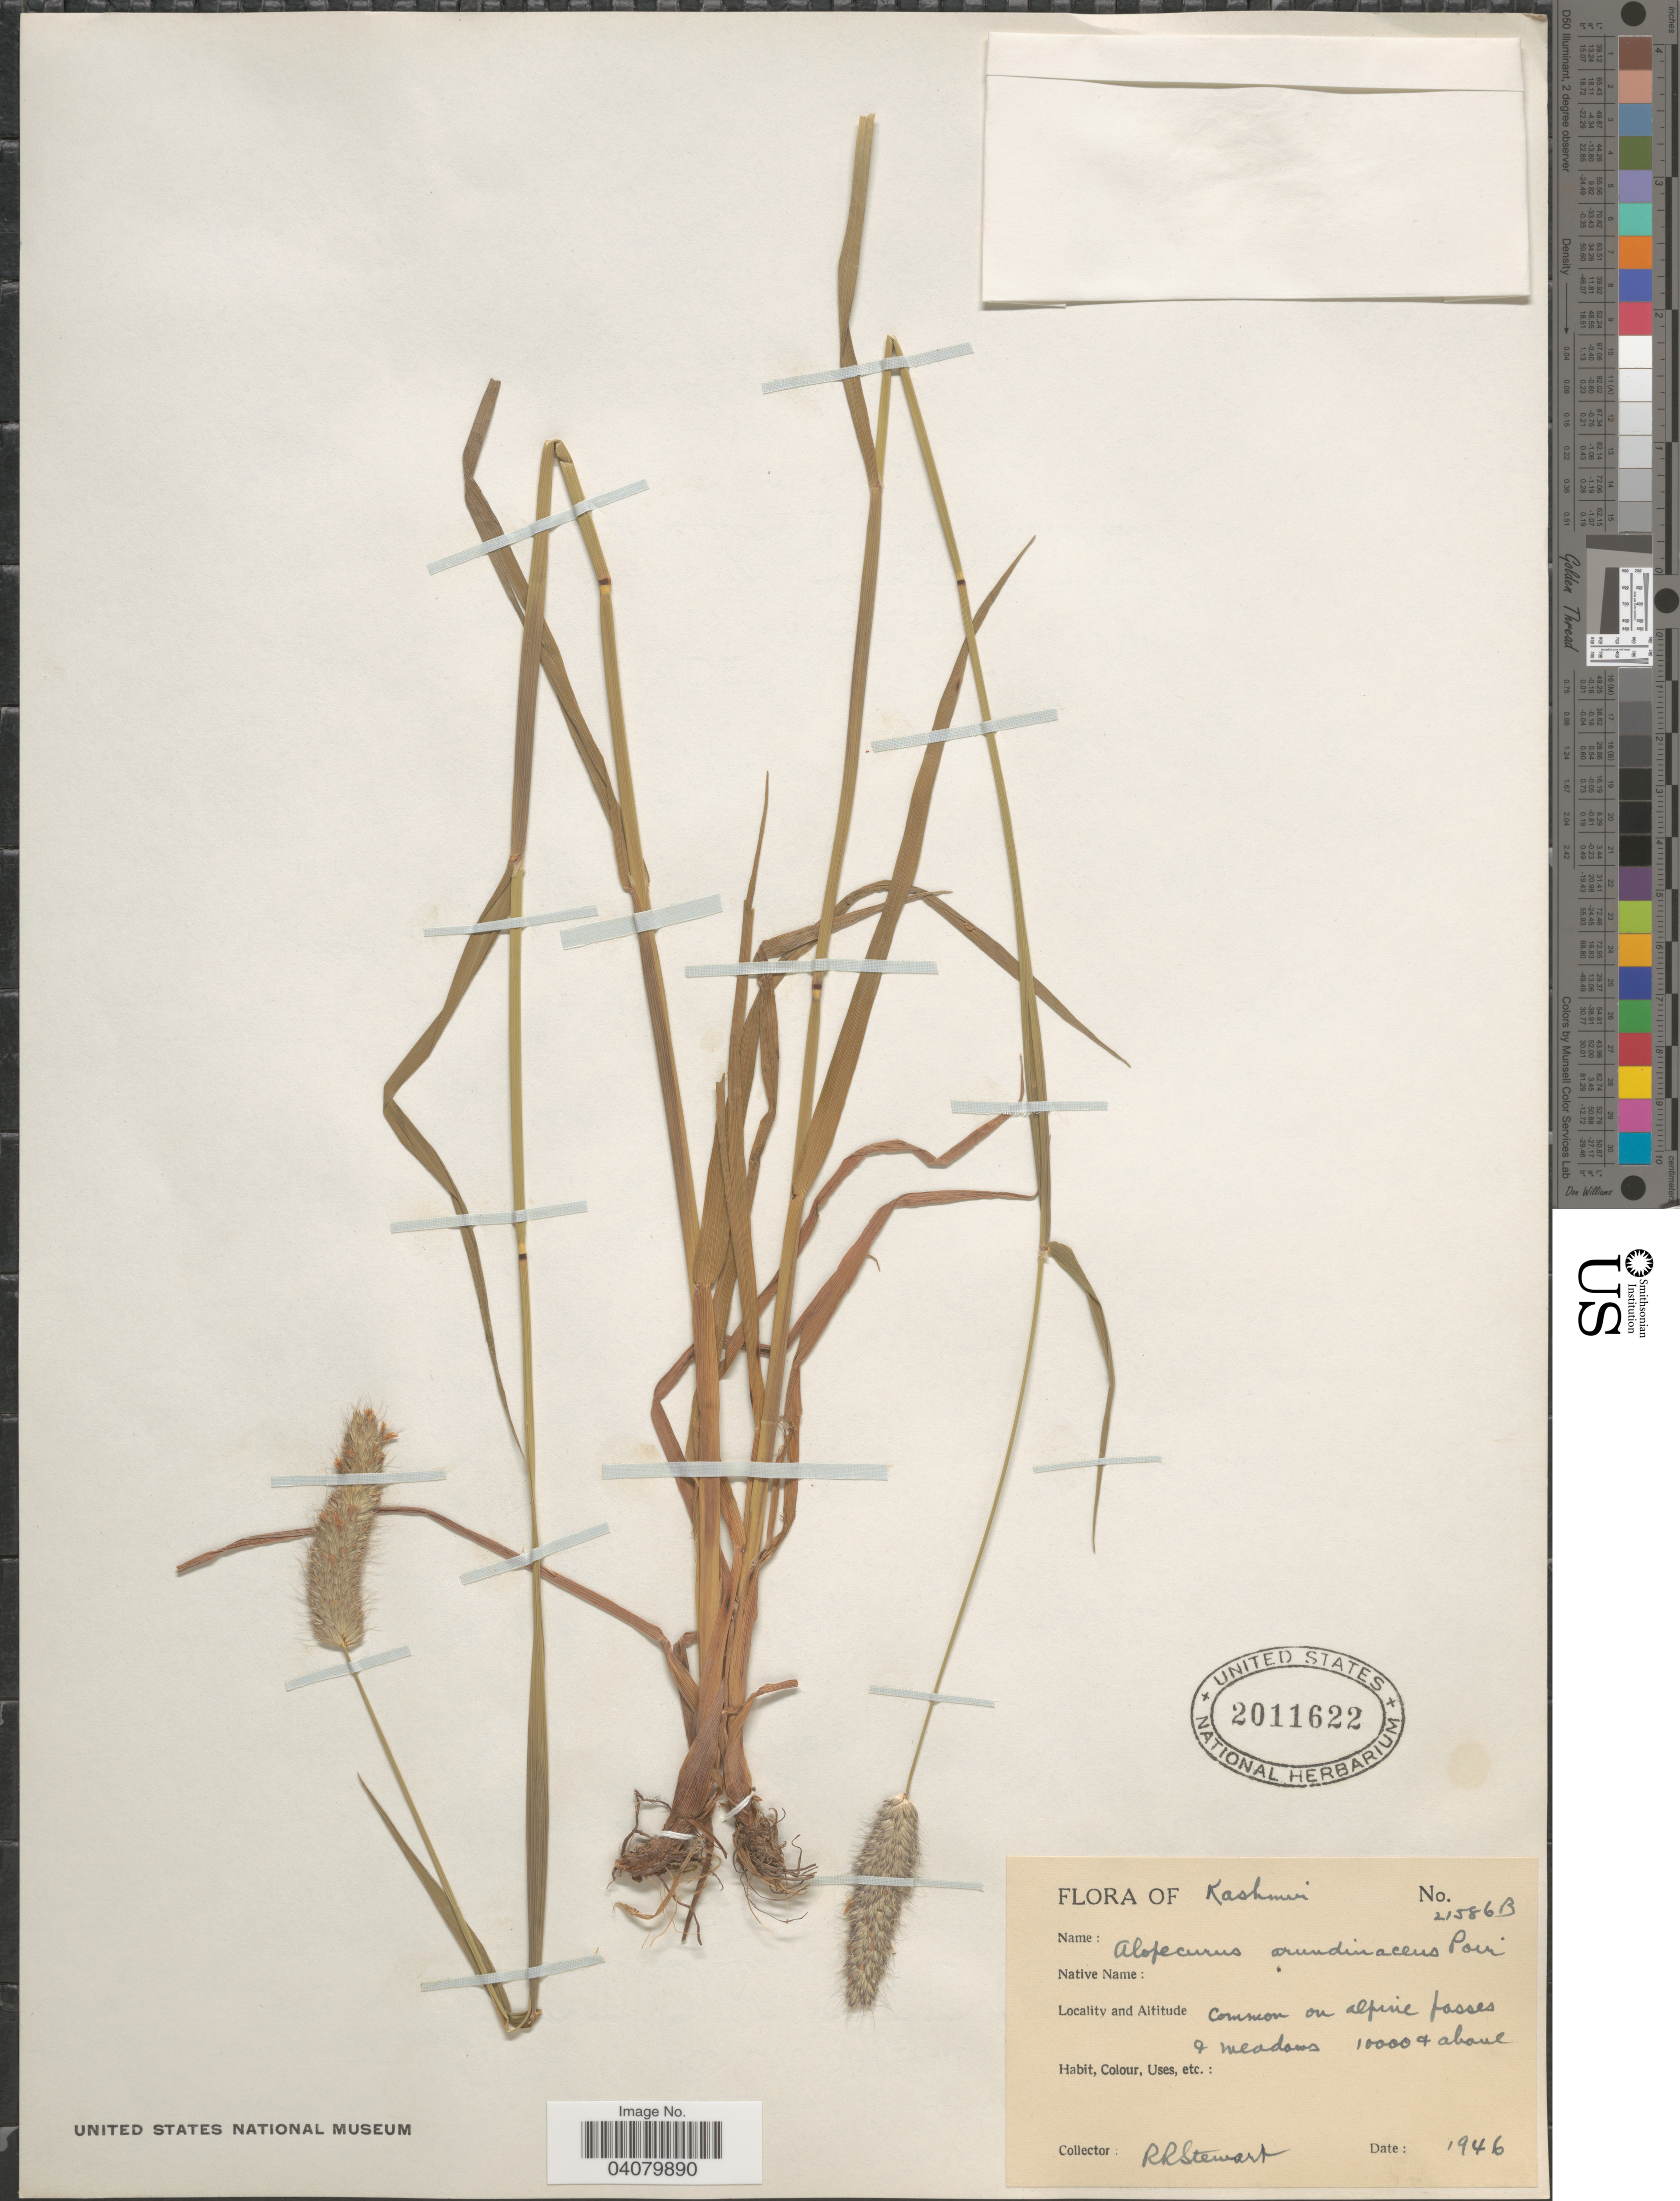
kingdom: Plantae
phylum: Tracheophyta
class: Liliopsida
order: Poales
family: Poaceae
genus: Alopecurus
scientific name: Alopecurus arundinaceus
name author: Poir.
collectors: R. Stewart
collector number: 21586B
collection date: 1946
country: India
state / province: Jammu and Kashmir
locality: Kashmir. Common on alpine fosses + meadows.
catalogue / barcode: US 2011622